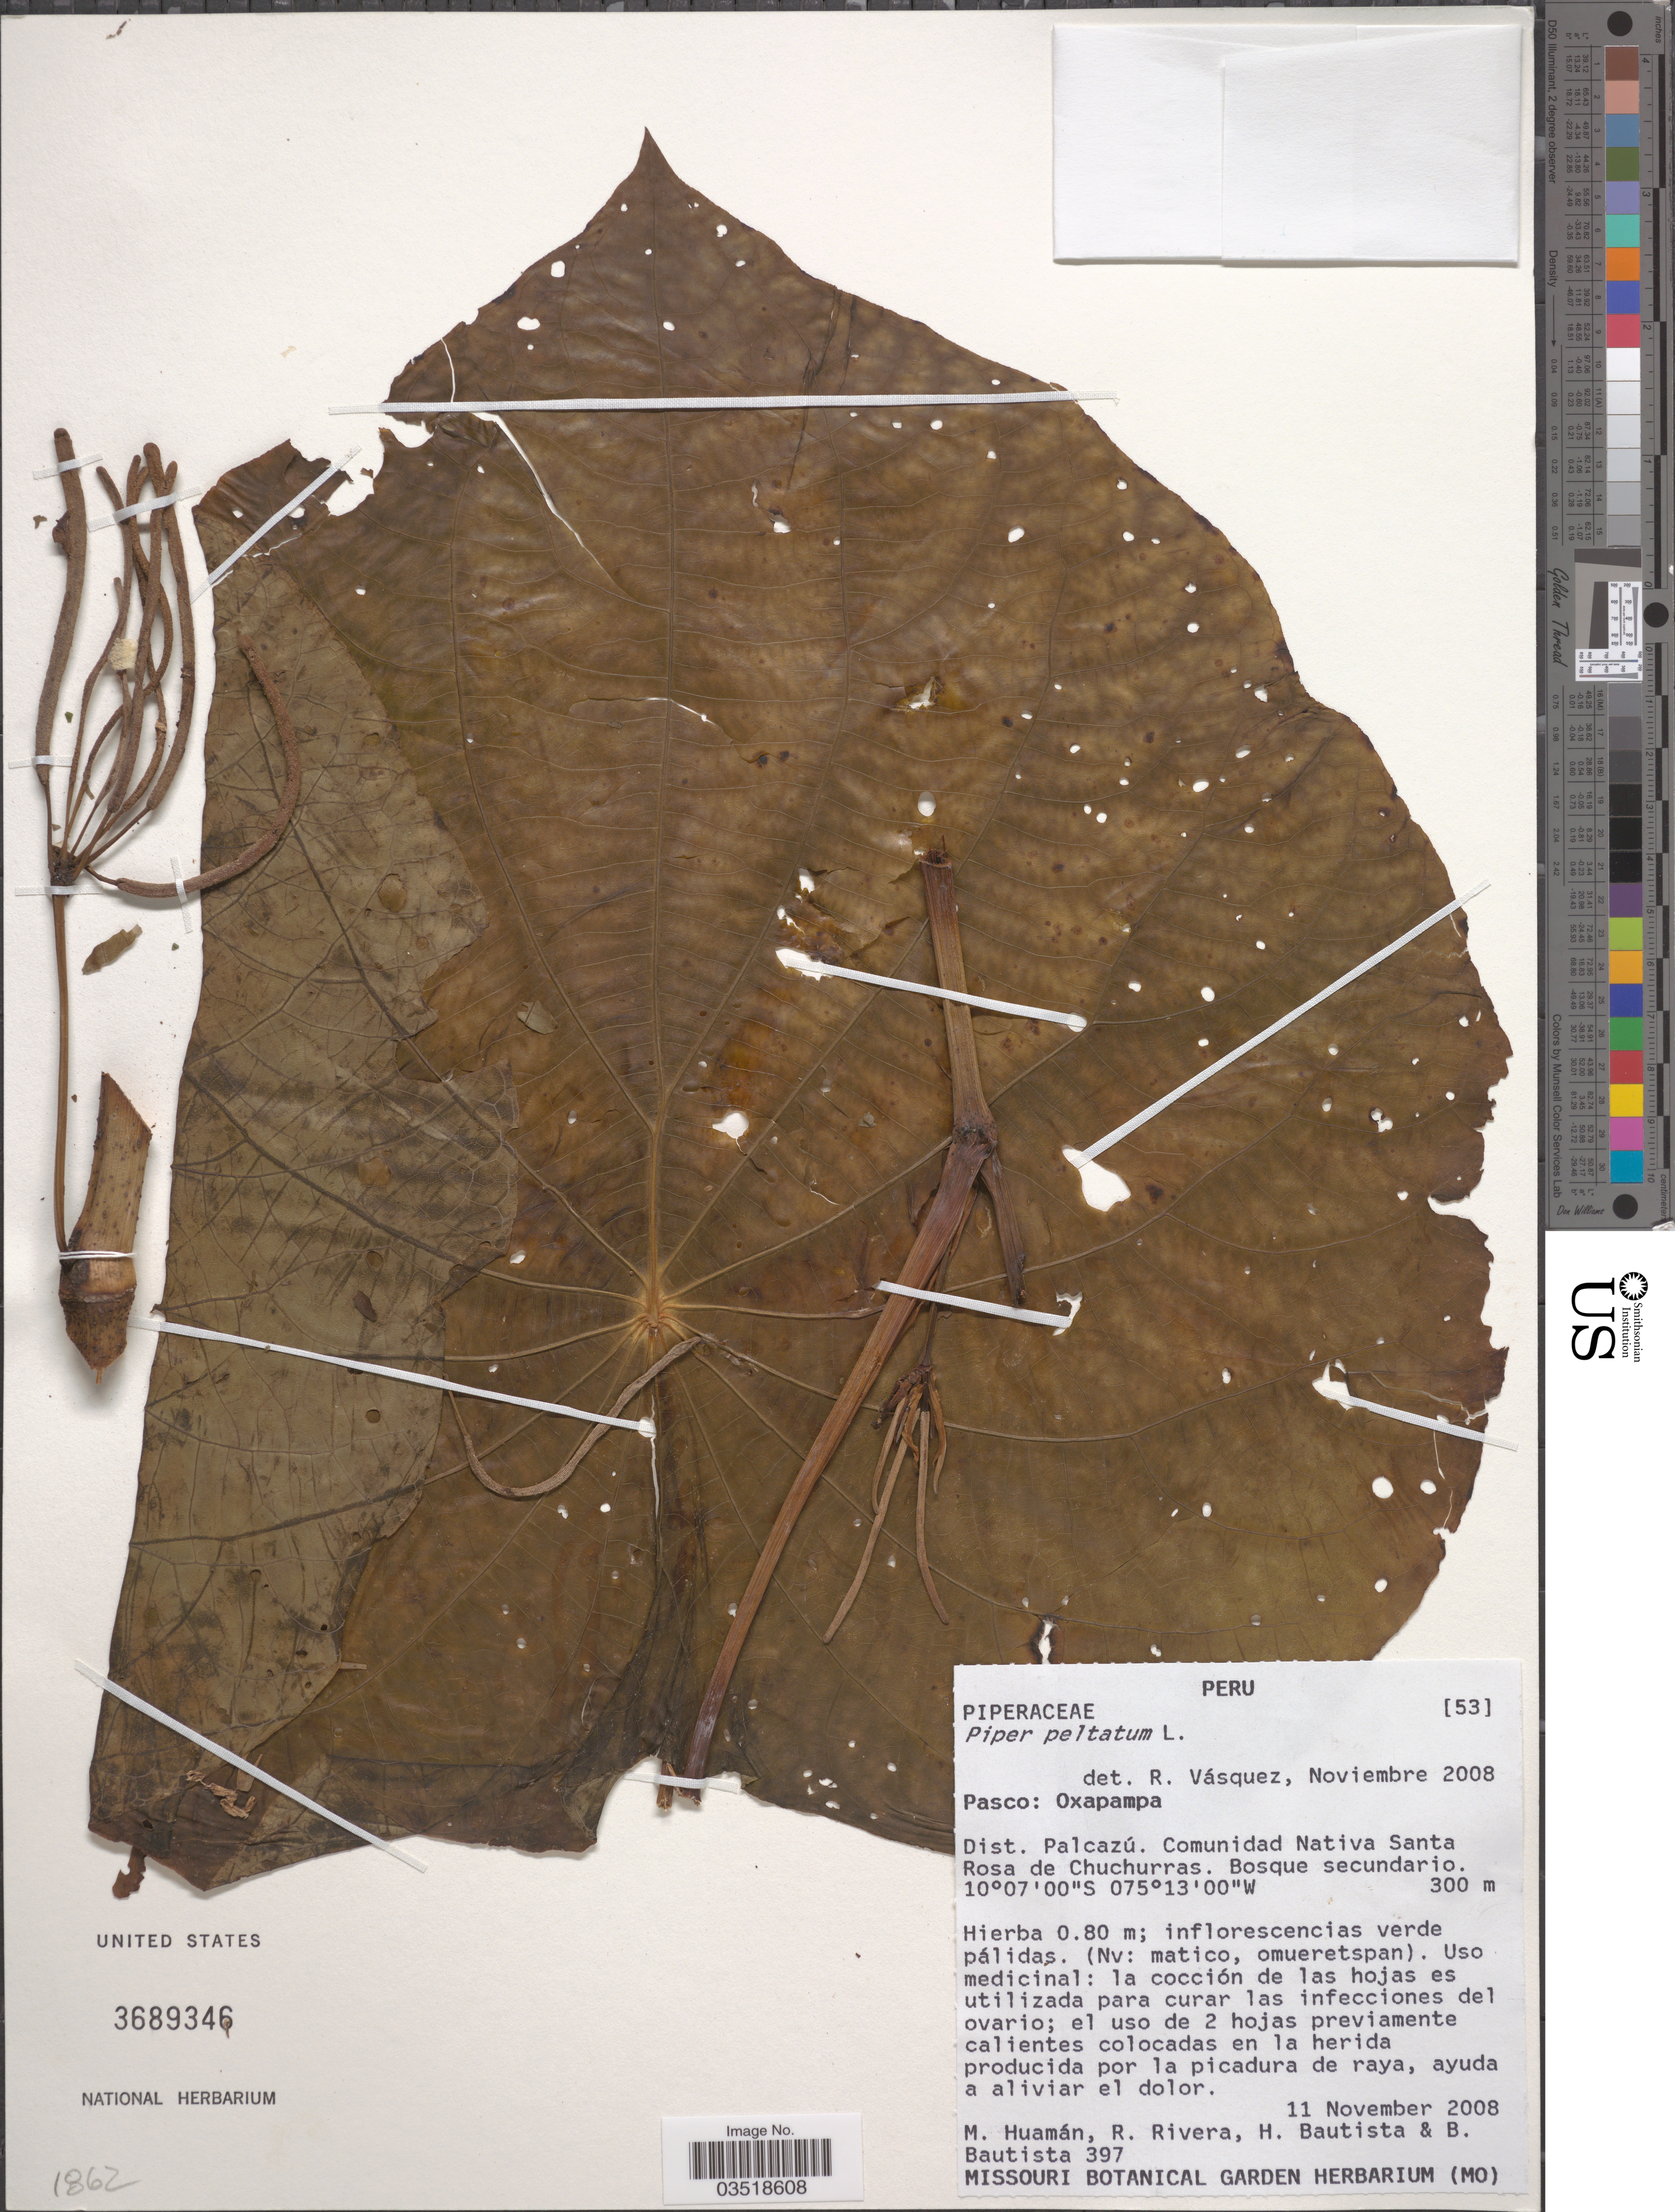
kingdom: Plantae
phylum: Tracheophyta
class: Magnoliopsida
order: Piperales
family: Piperaceae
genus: Piper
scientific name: Piper peltatum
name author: L.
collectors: M. Huamán, R. Rivera, H. Bautista & B. Bautista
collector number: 397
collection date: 2008-11-11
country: Peru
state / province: Pasco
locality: Oxapampa. Dist. Palcazú. Comunidad Nativa Santa Rosa de Chuchurras. Bosque secundario.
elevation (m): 300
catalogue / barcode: US 3689346